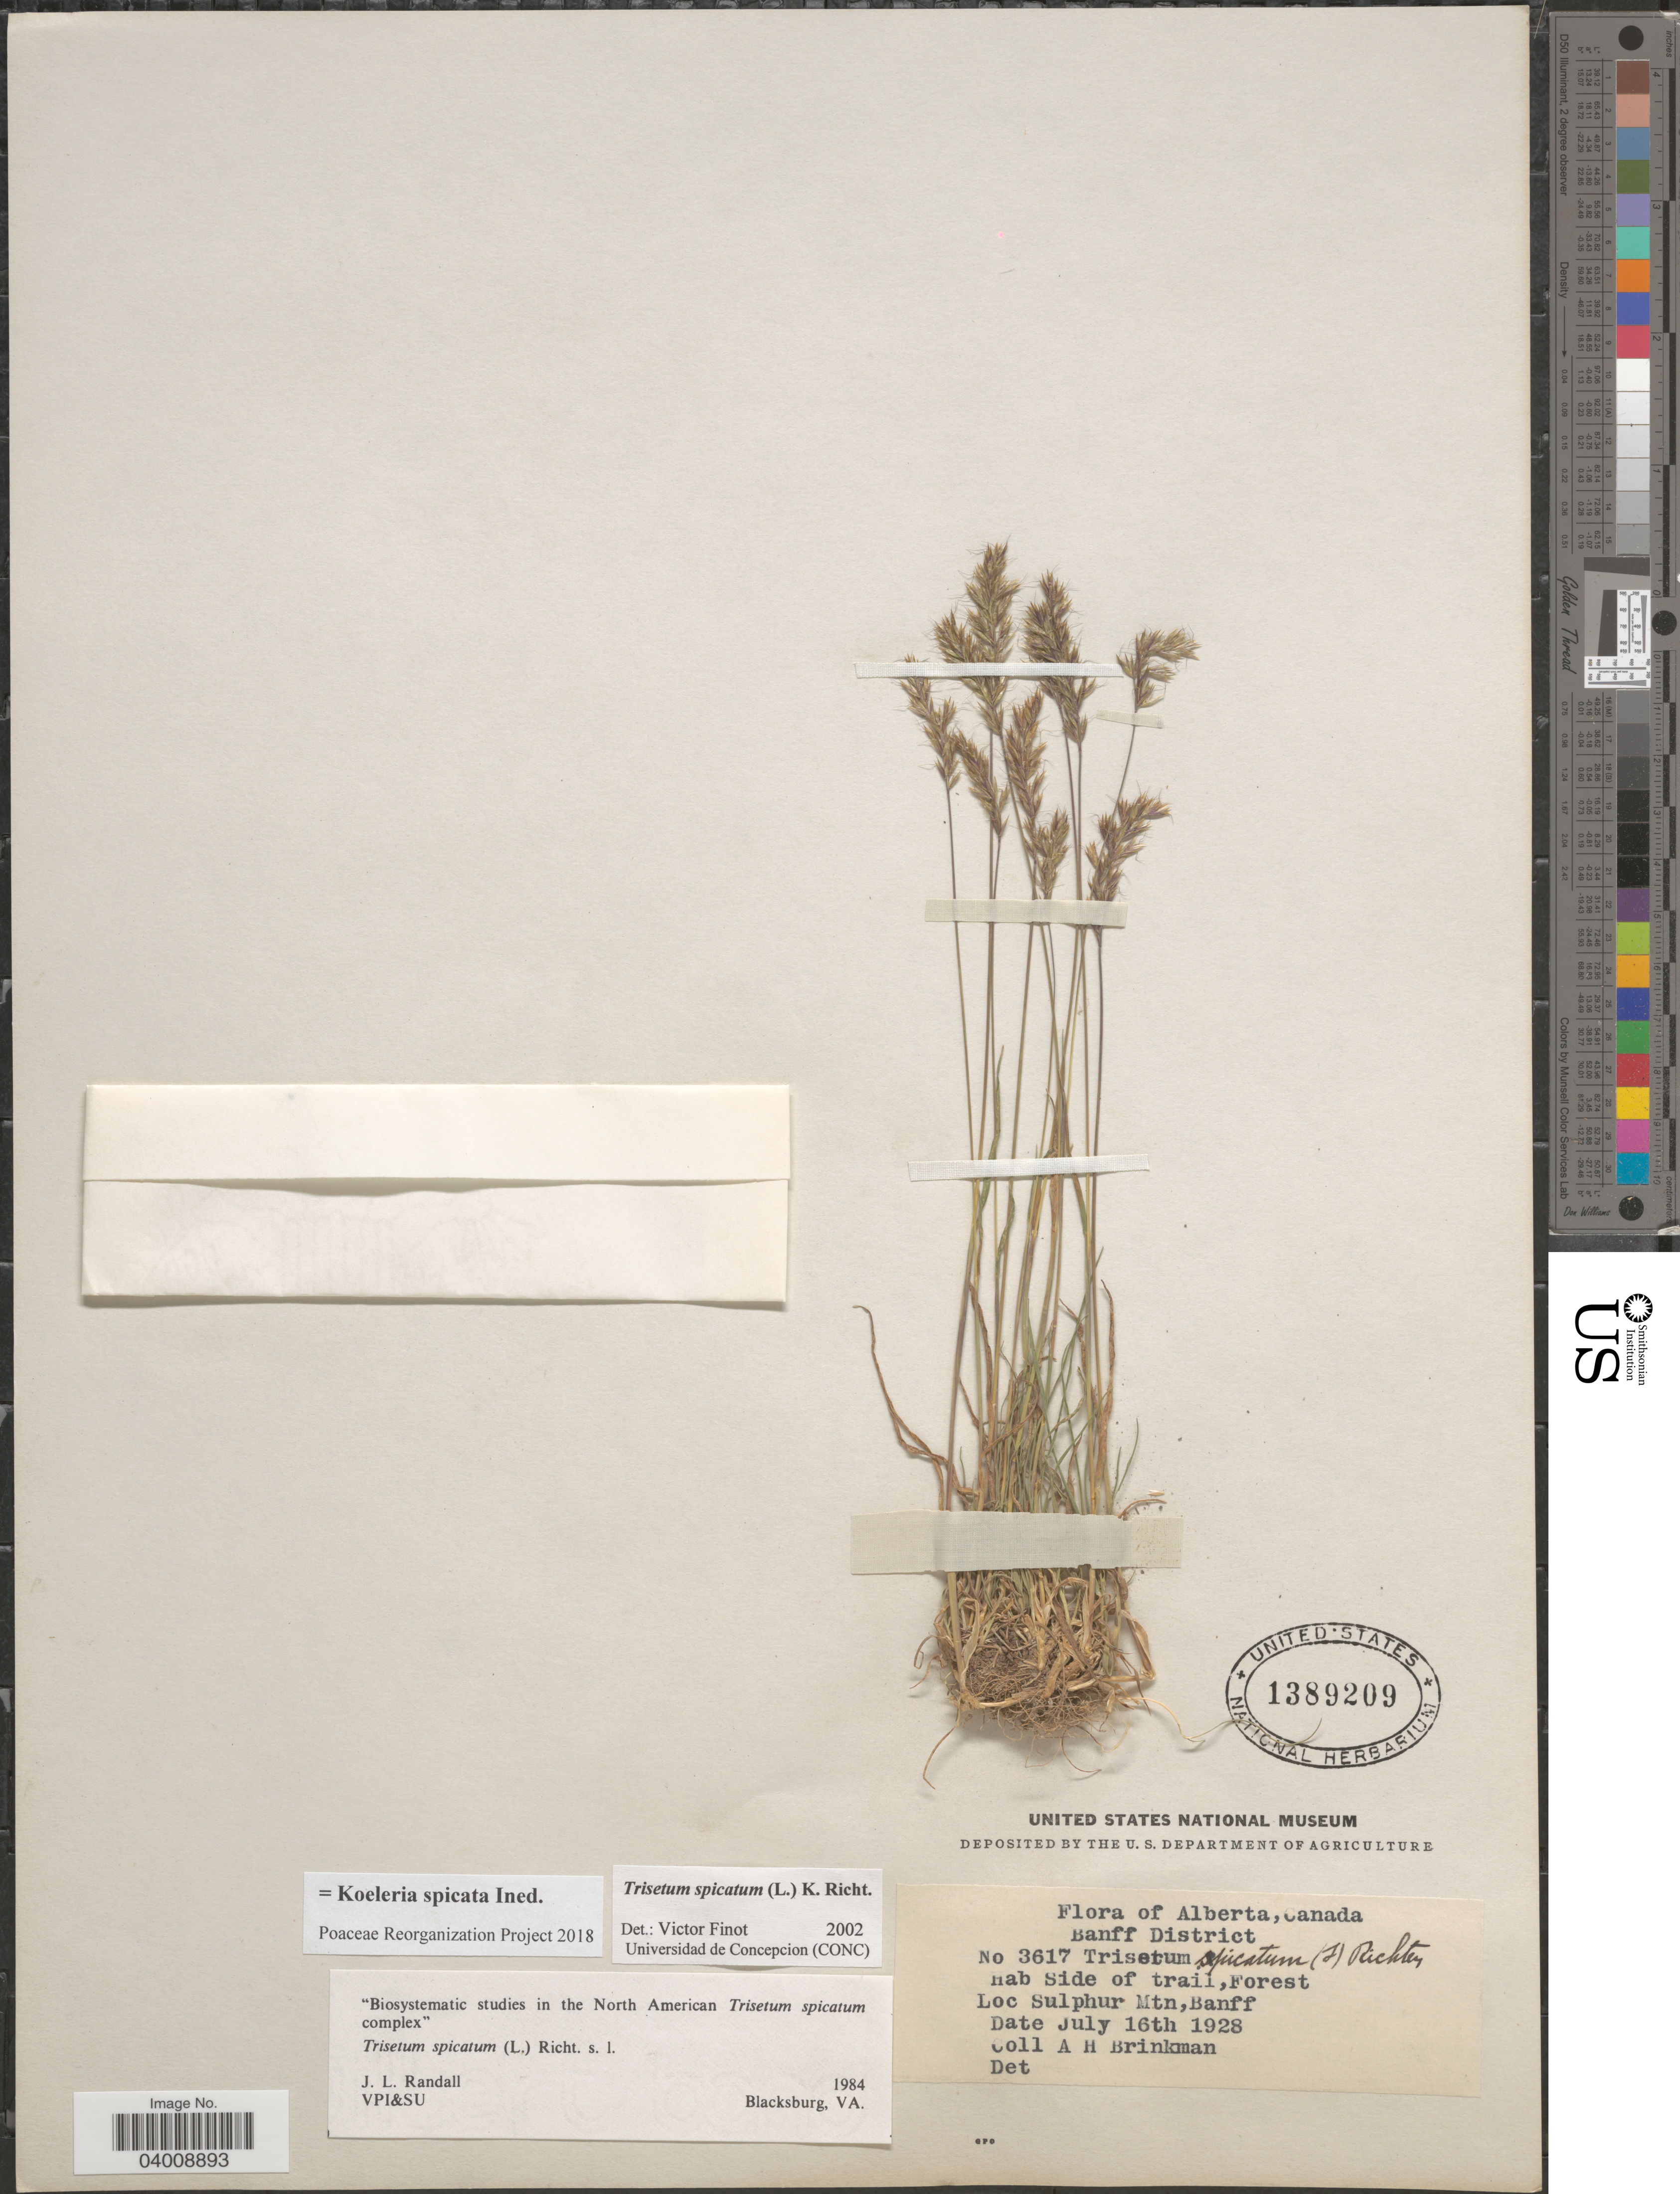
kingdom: Plantae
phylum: Tracheophyta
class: Liliopsida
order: Poales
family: Poaceae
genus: Koeleria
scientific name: Koeleria spicata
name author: (L.) Barberá et al.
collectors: A. Brinkman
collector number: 3617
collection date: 1928-07-16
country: Canada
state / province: Alberta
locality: Banff District. Side of trail, Forest. Sulphur Mtn, Banff.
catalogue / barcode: US 1389209